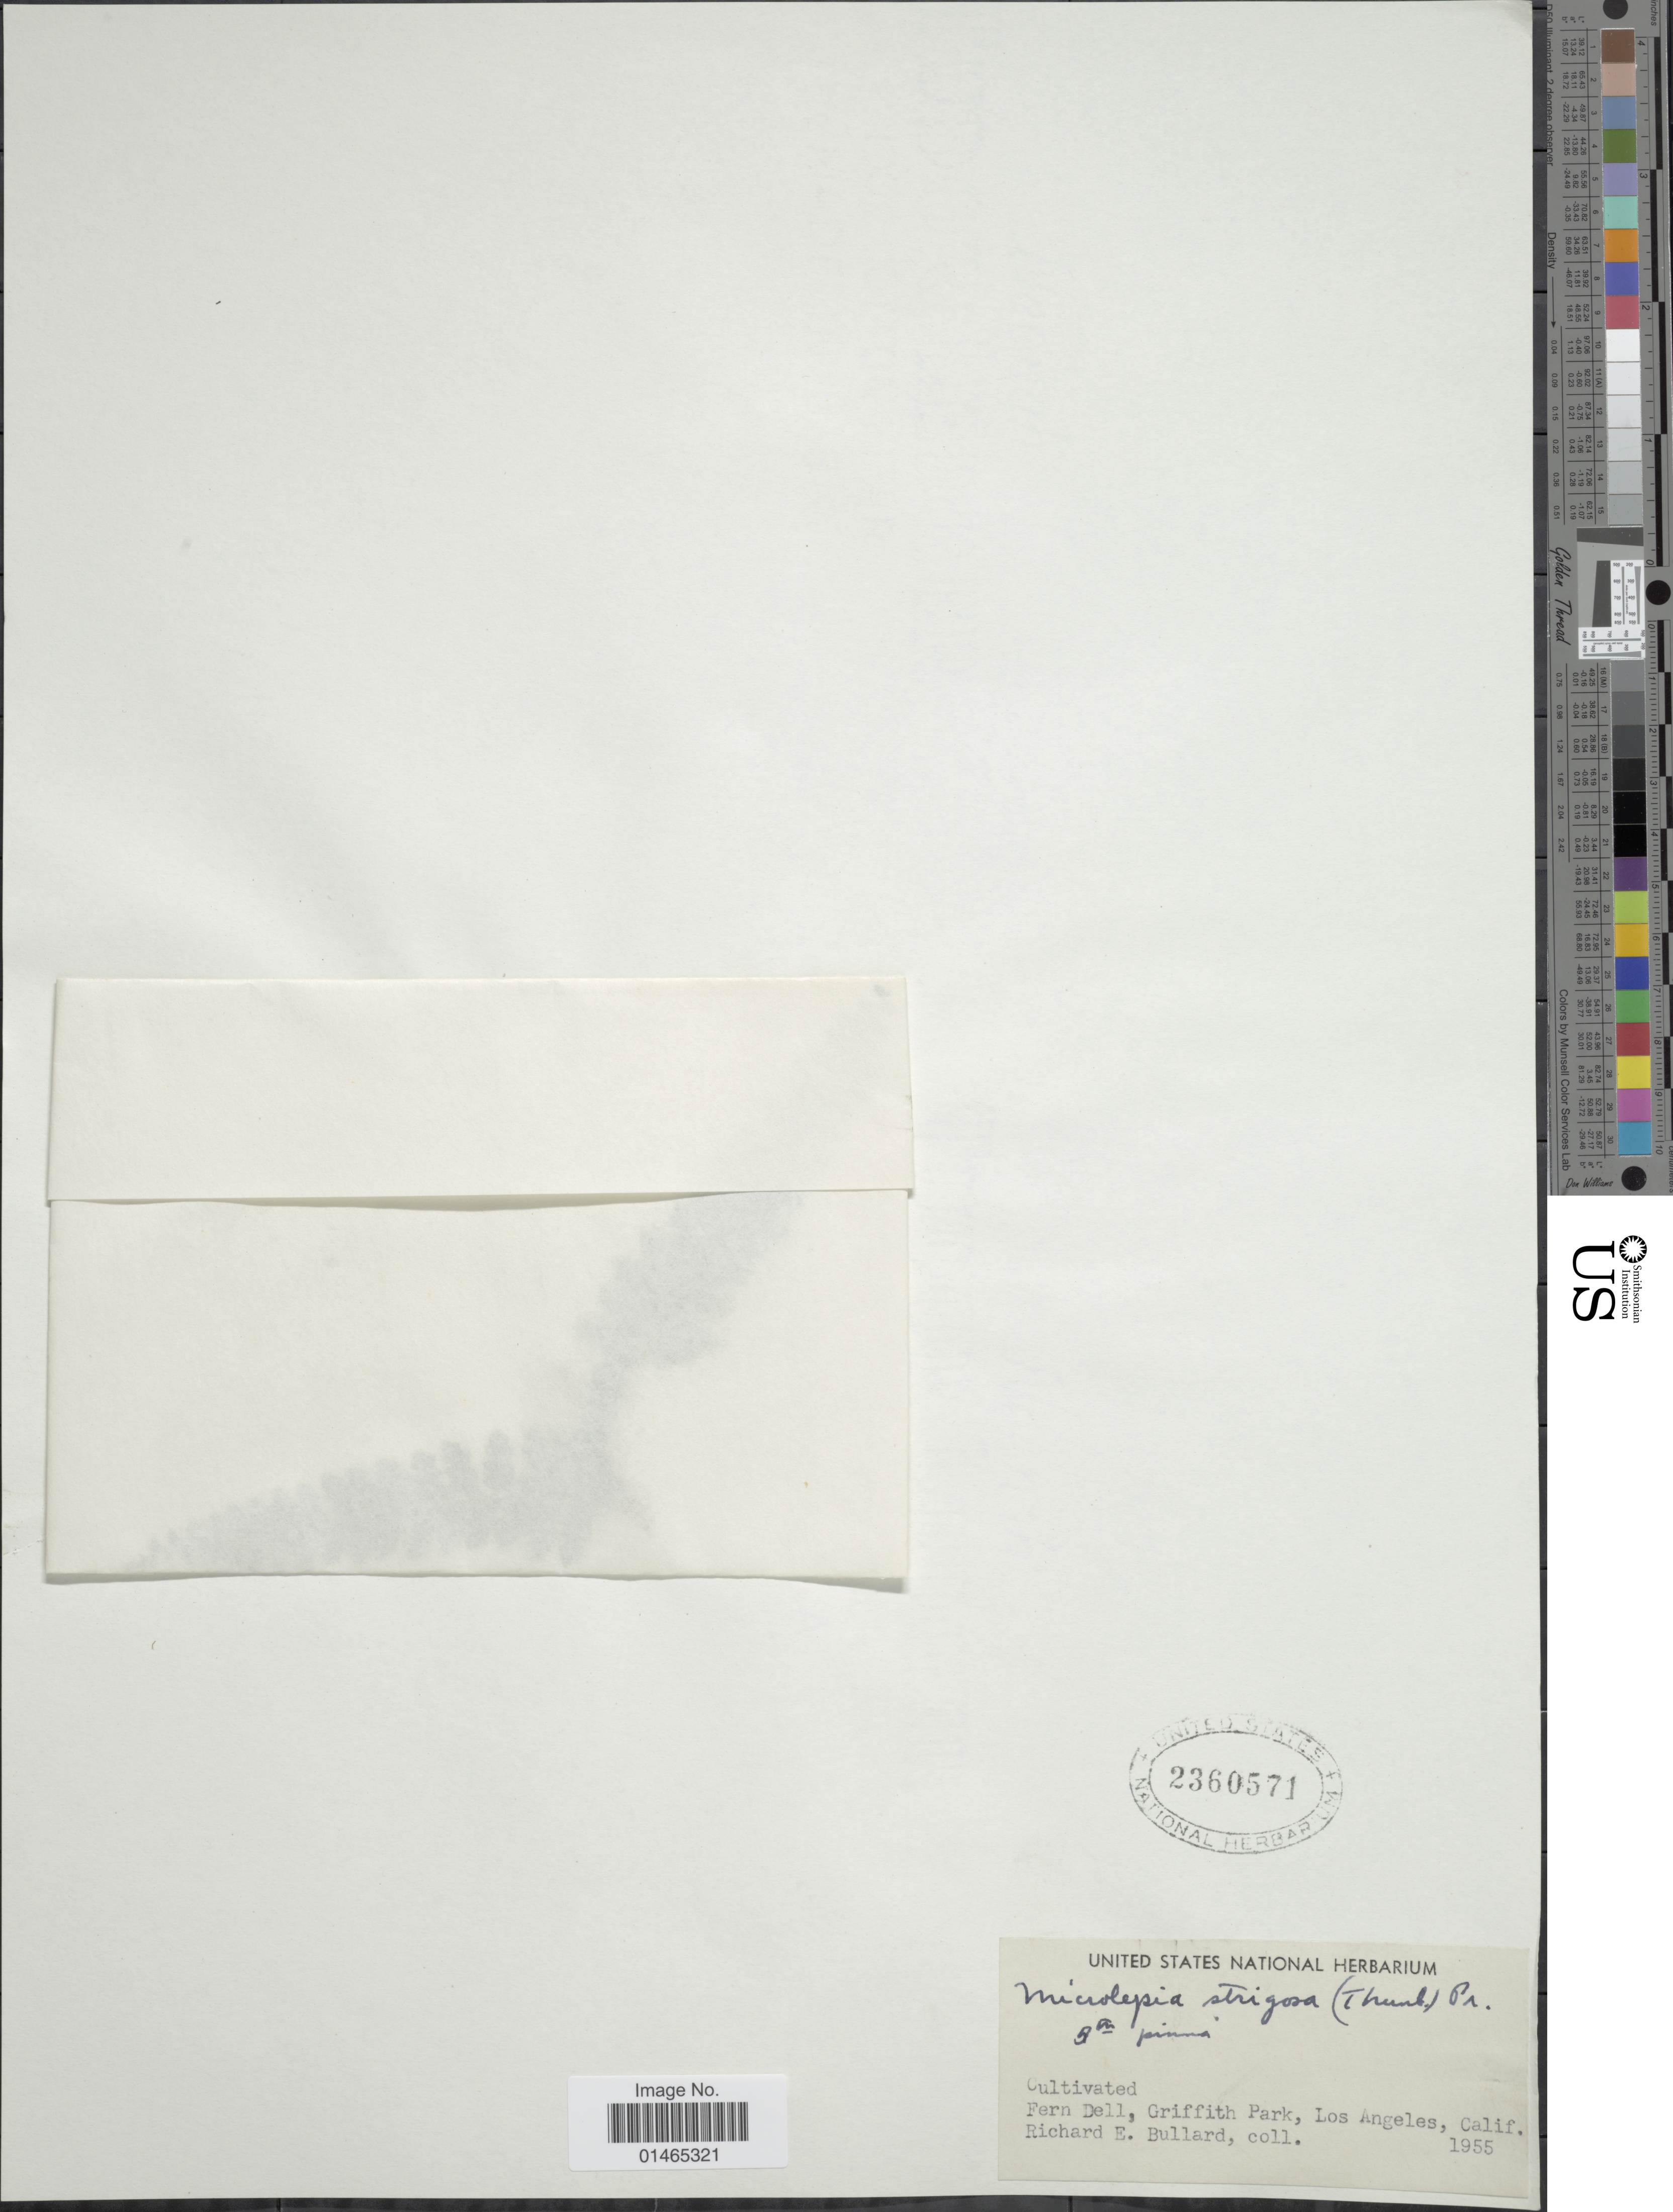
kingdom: Plantae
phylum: Tracheophyta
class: Polypodiopsida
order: Polypodiales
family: Dennstaedtiaceae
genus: Microlepia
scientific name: Microlepia strigosa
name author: (Thunb.) J. Presl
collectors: R. Bullard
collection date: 1955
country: United States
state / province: California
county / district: Los Angeles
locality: Cultivated, Fern Dell, Griffith Park, Los Angeles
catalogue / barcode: US 2360571